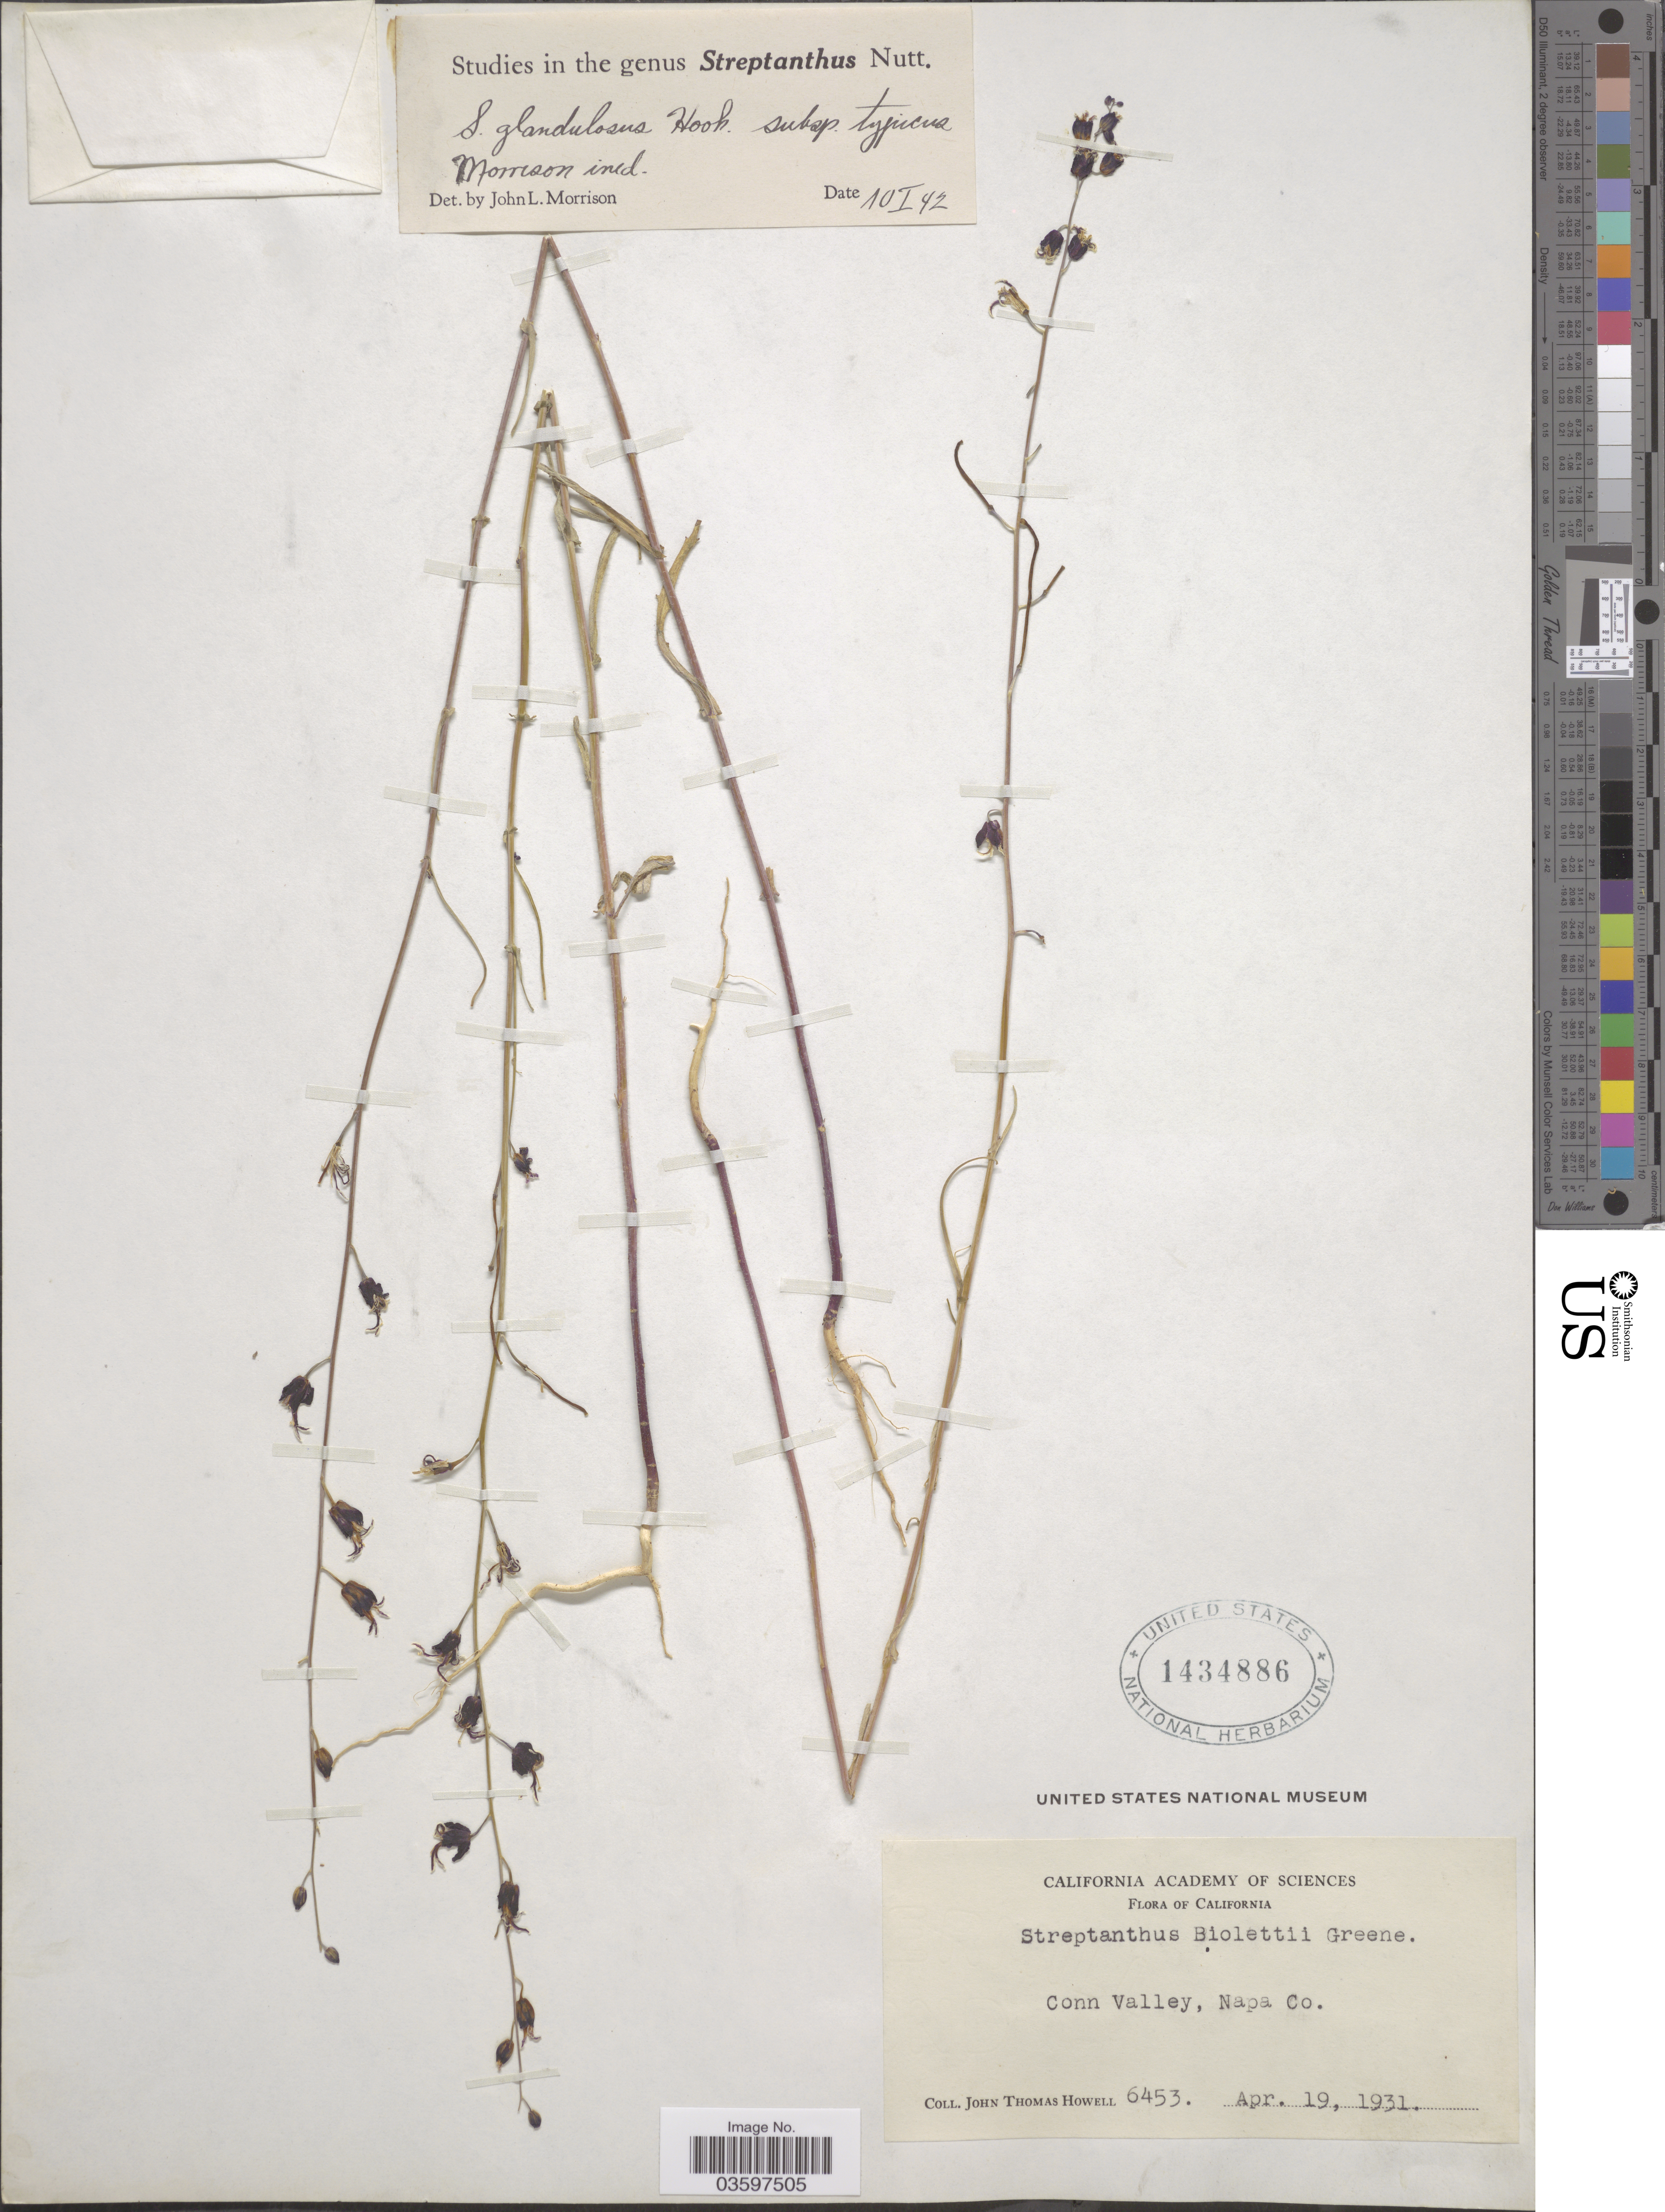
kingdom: Plantae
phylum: Tracheophyta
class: Magnoliopsida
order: Brassicales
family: Brassicaceae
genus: Streptanthus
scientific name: Streptanthus glandulosus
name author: Hook.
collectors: J. T. Howell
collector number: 6453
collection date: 1931-04-19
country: United States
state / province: California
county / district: Napa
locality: Conn Valley, Napa Co.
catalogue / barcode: US 1434886